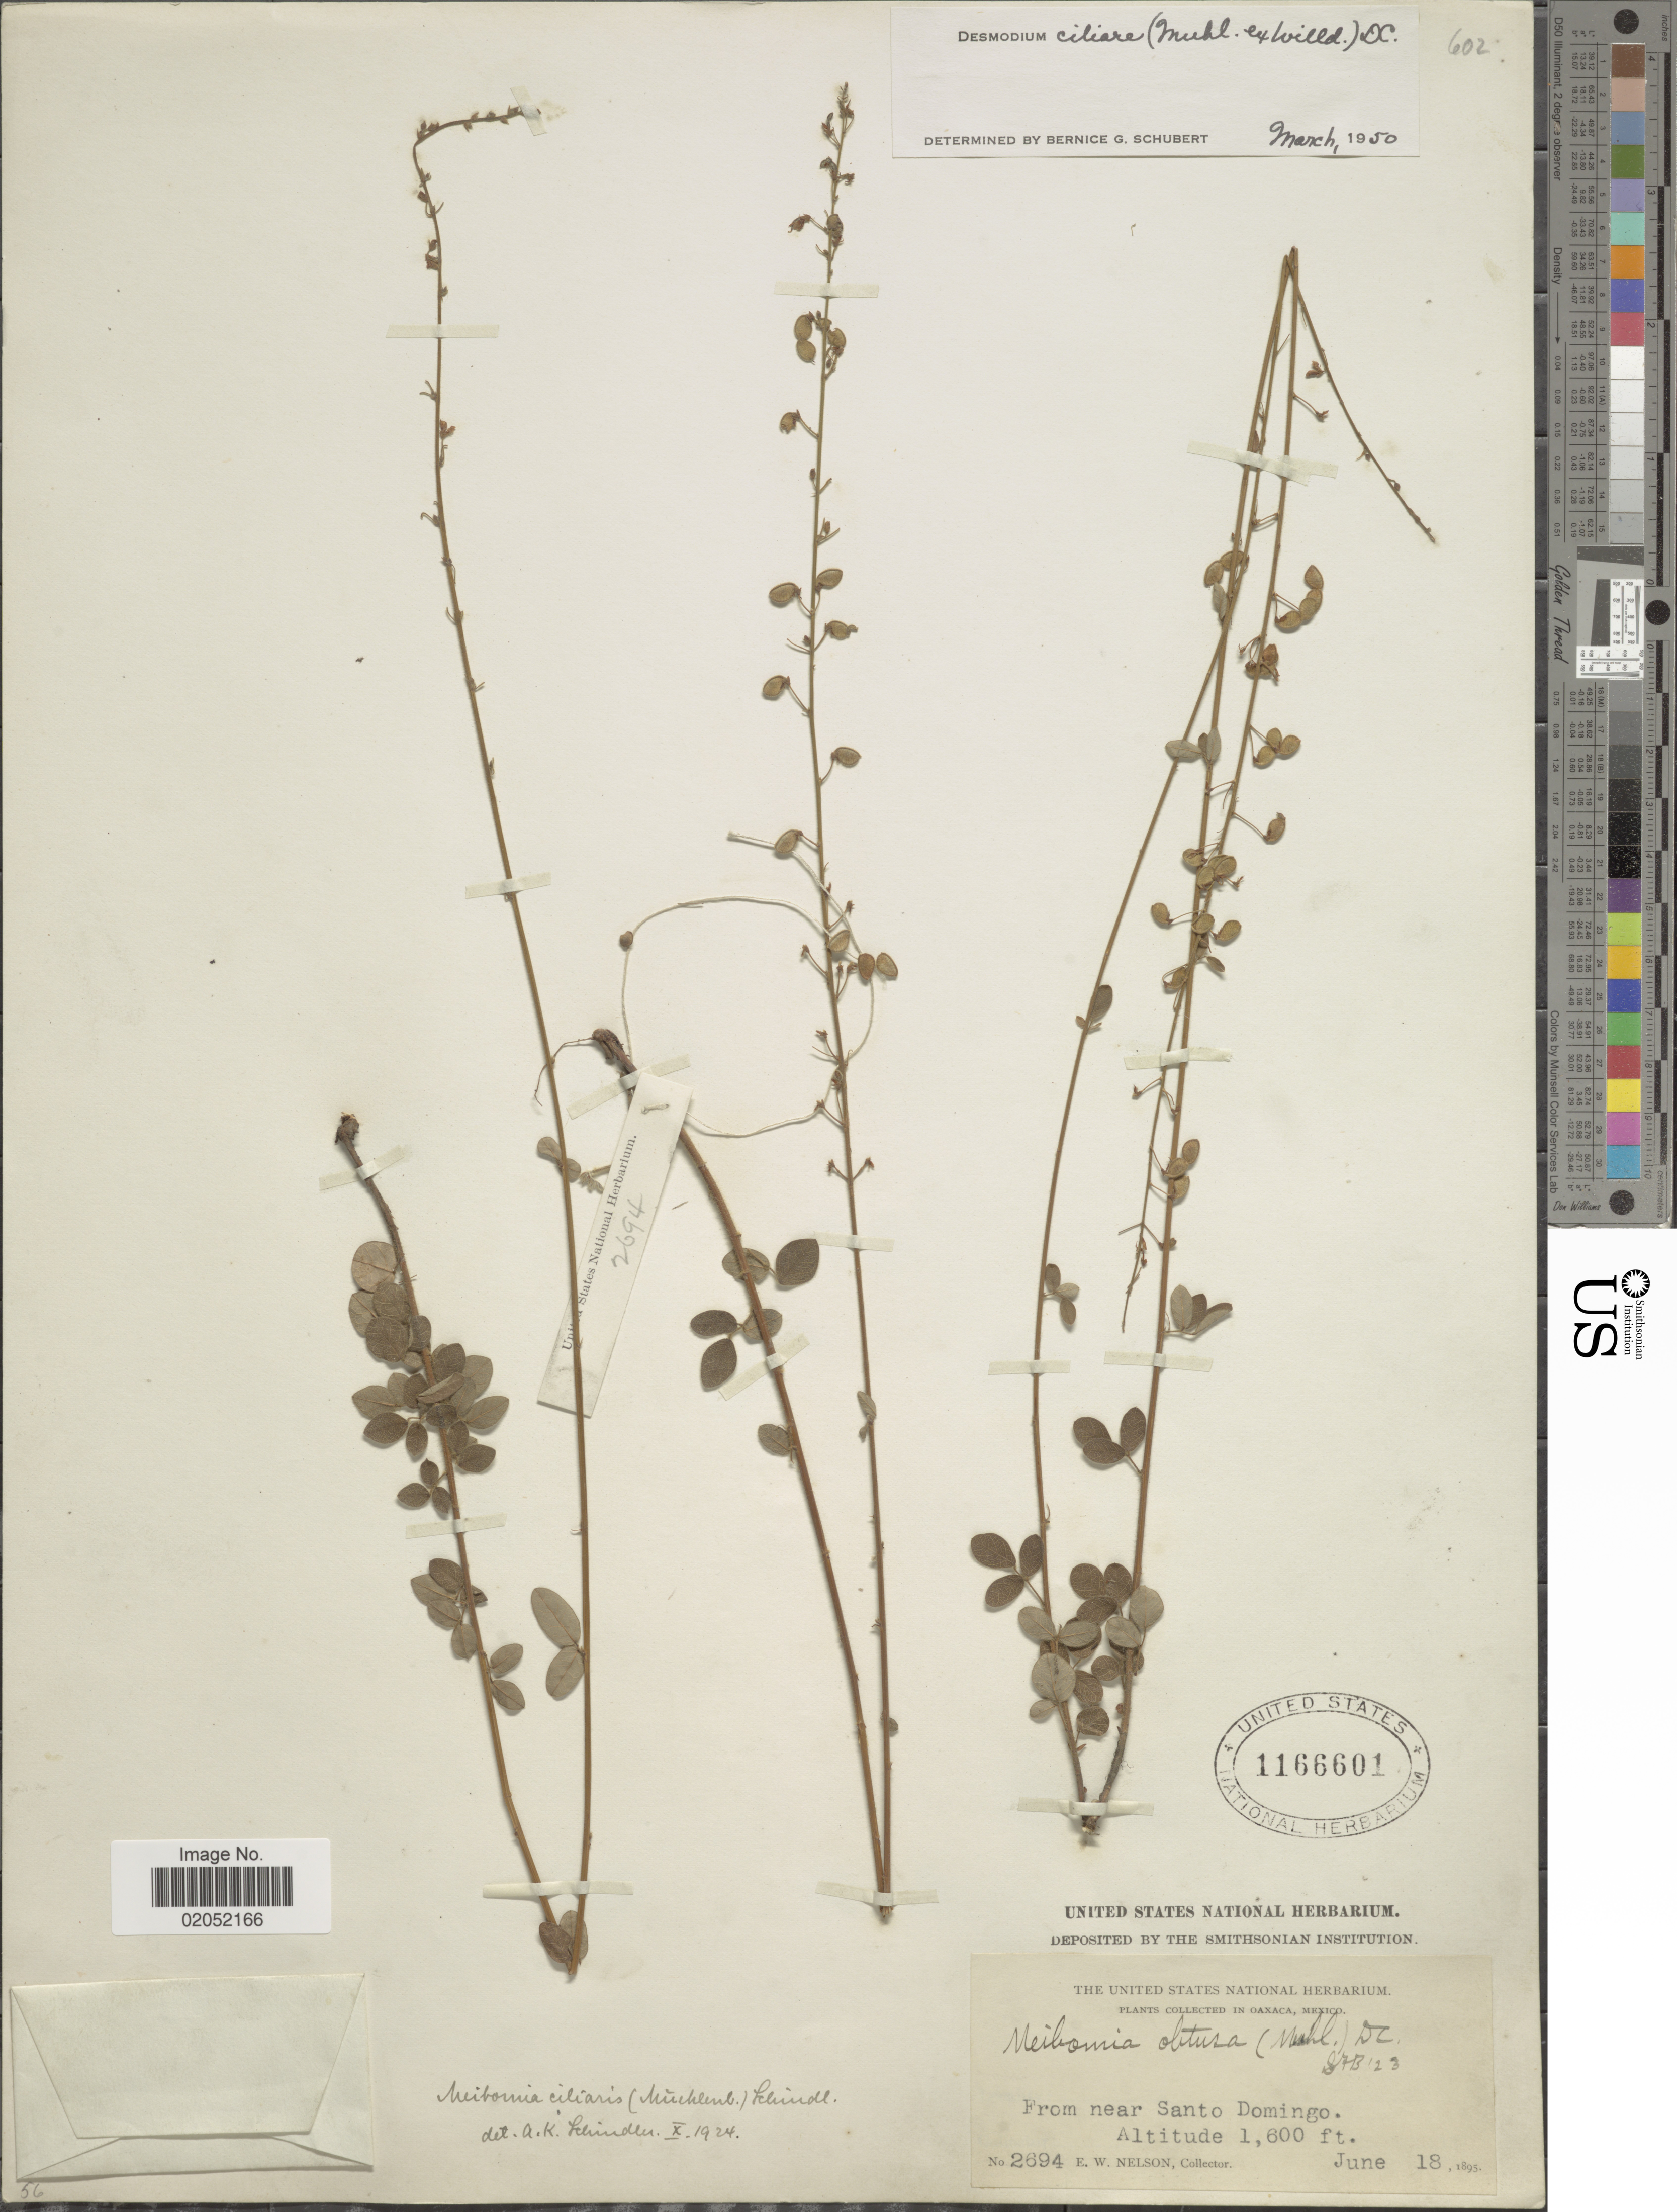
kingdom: Plantae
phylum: Tracheophyta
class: Magnoliopsida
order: Fabales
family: Fabaceae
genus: Desmodium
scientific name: Desmodium ciliare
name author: (Muhl. ex Willd.) DC.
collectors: E. W. Nelson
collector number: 2694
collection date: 1895-06-18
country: Mexico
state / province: Oaxaca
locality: From near Santo Domingo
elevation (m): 488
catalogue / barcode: US 1166601